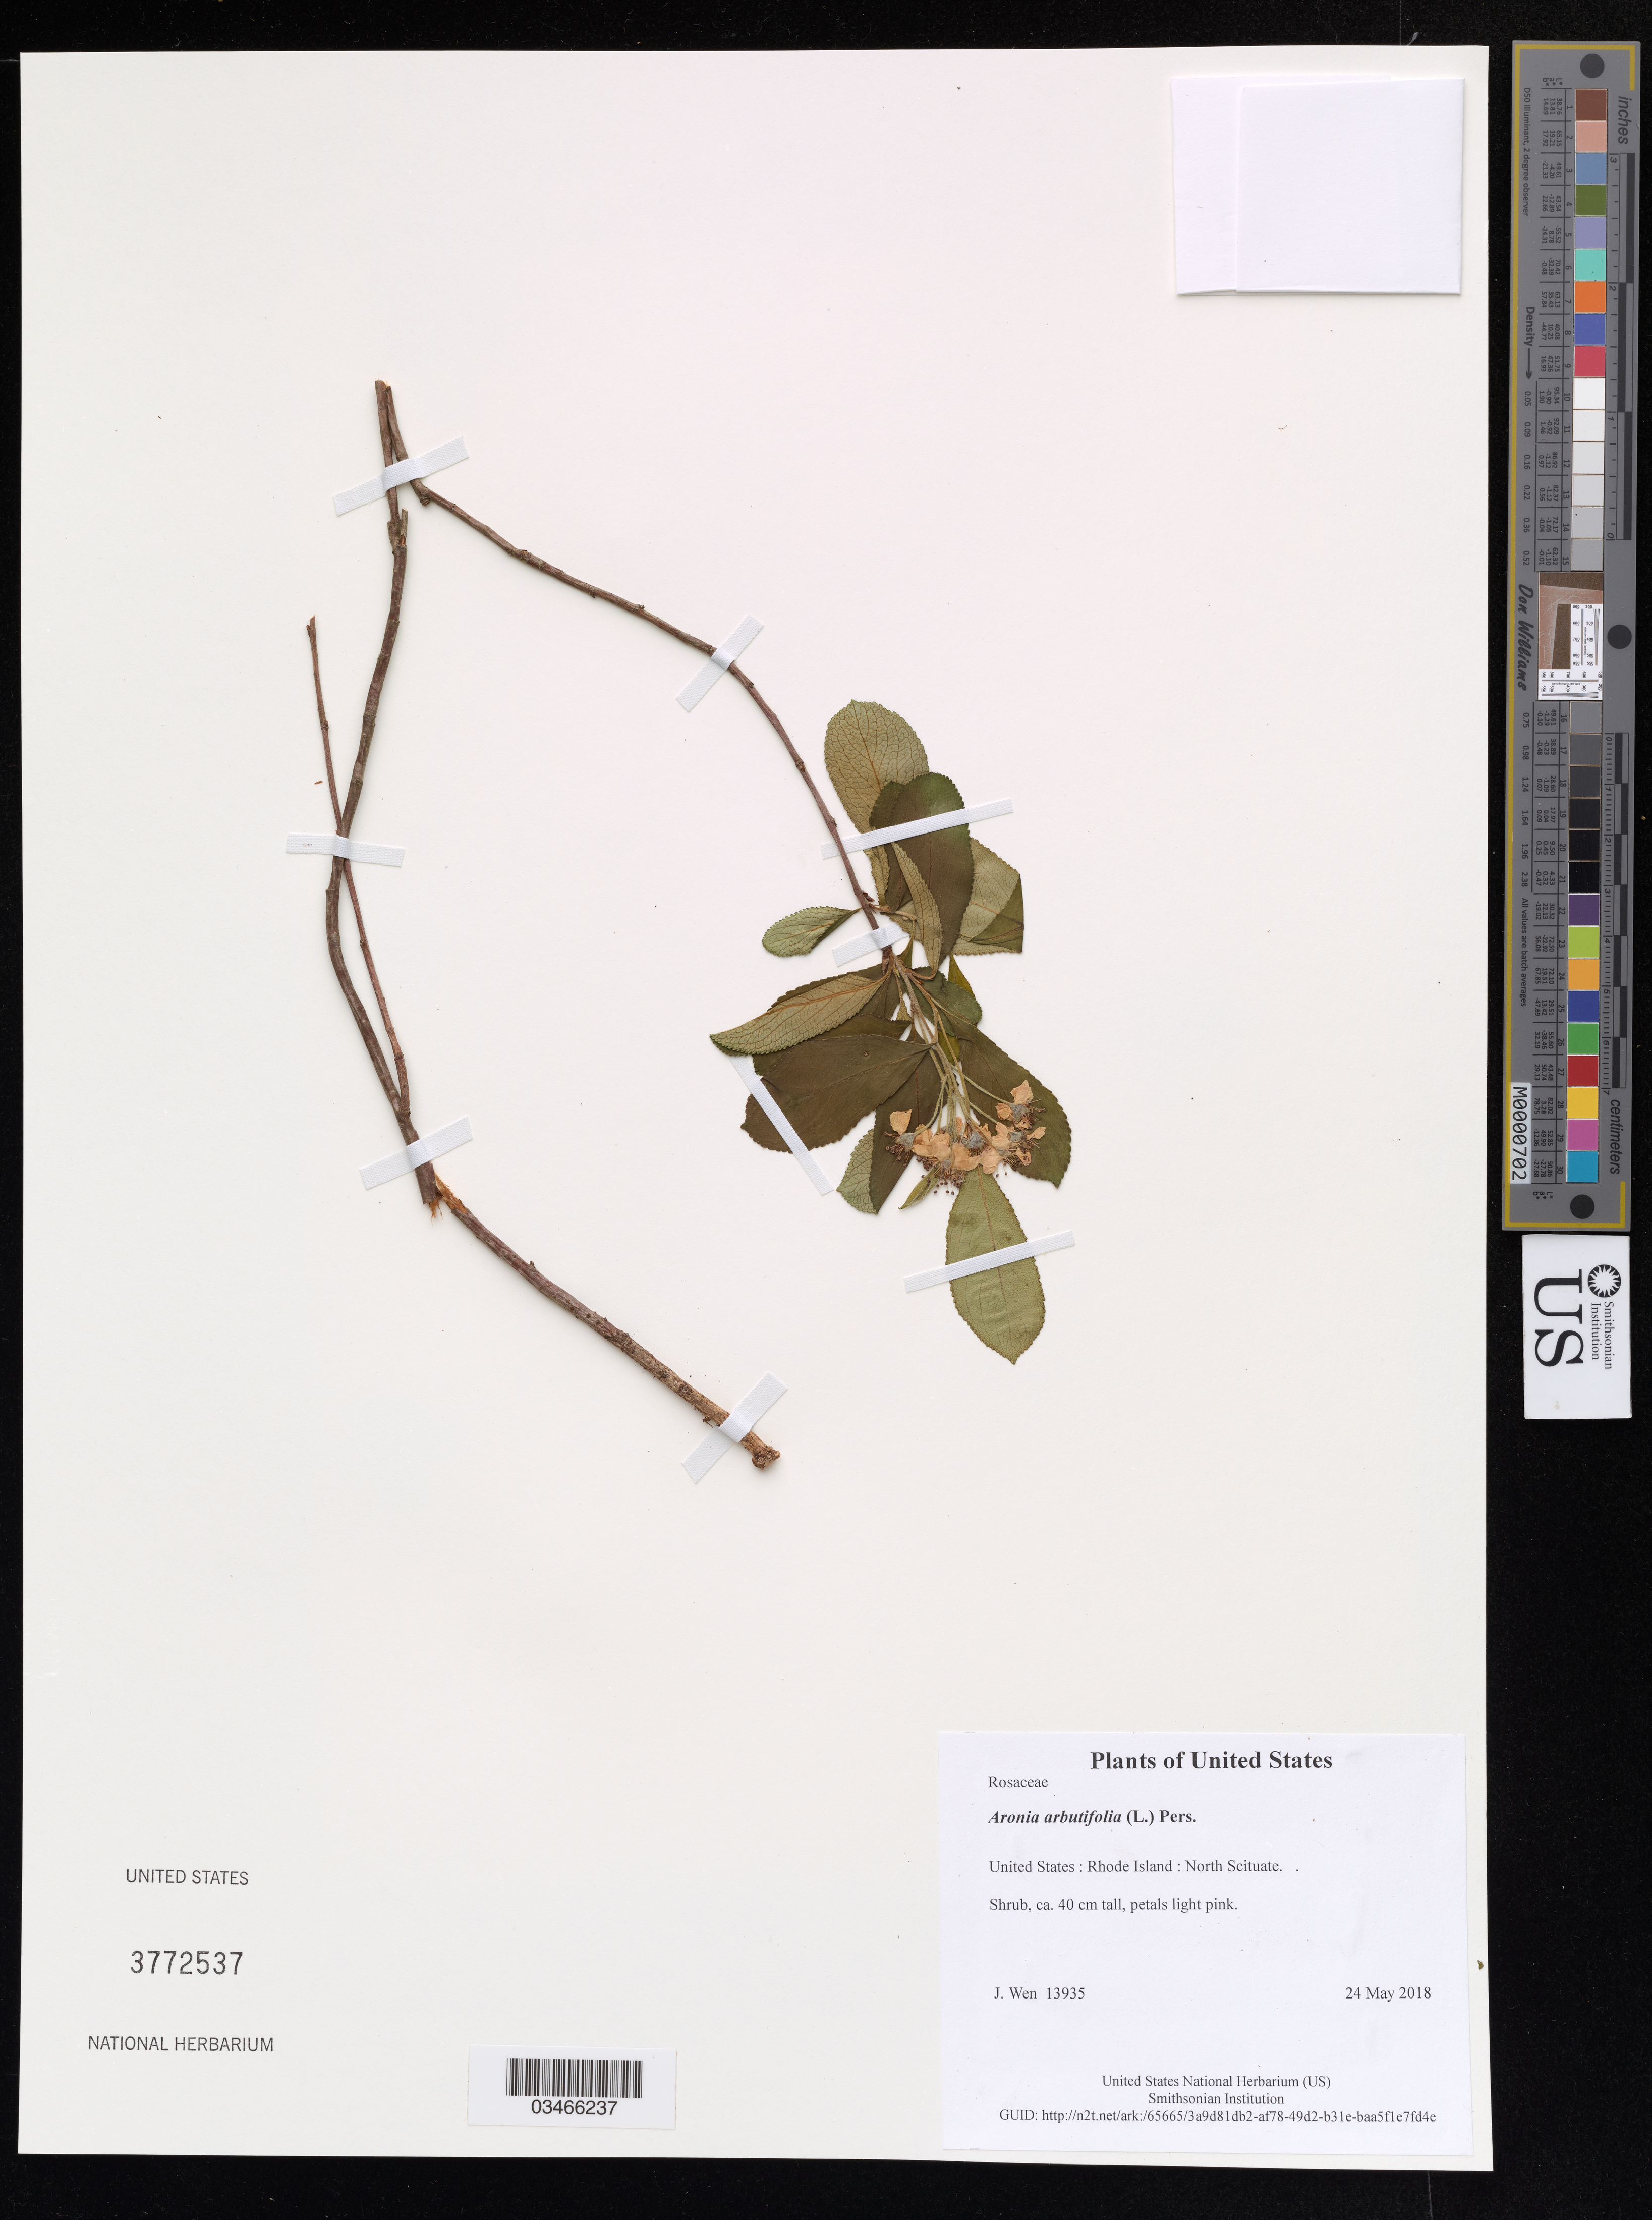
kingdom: Plantae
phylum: Tracheophyta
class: Magnoliopsida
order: Rosales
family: Rosaceae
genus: Aronia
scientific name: Aronia arbutifolia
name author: (L.) Pers.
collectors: J. Wen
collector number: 13935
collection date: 2018-05-24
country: United States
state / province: Rhode Island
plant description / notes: Fruits collected for FDA.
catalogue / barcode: US 3772537